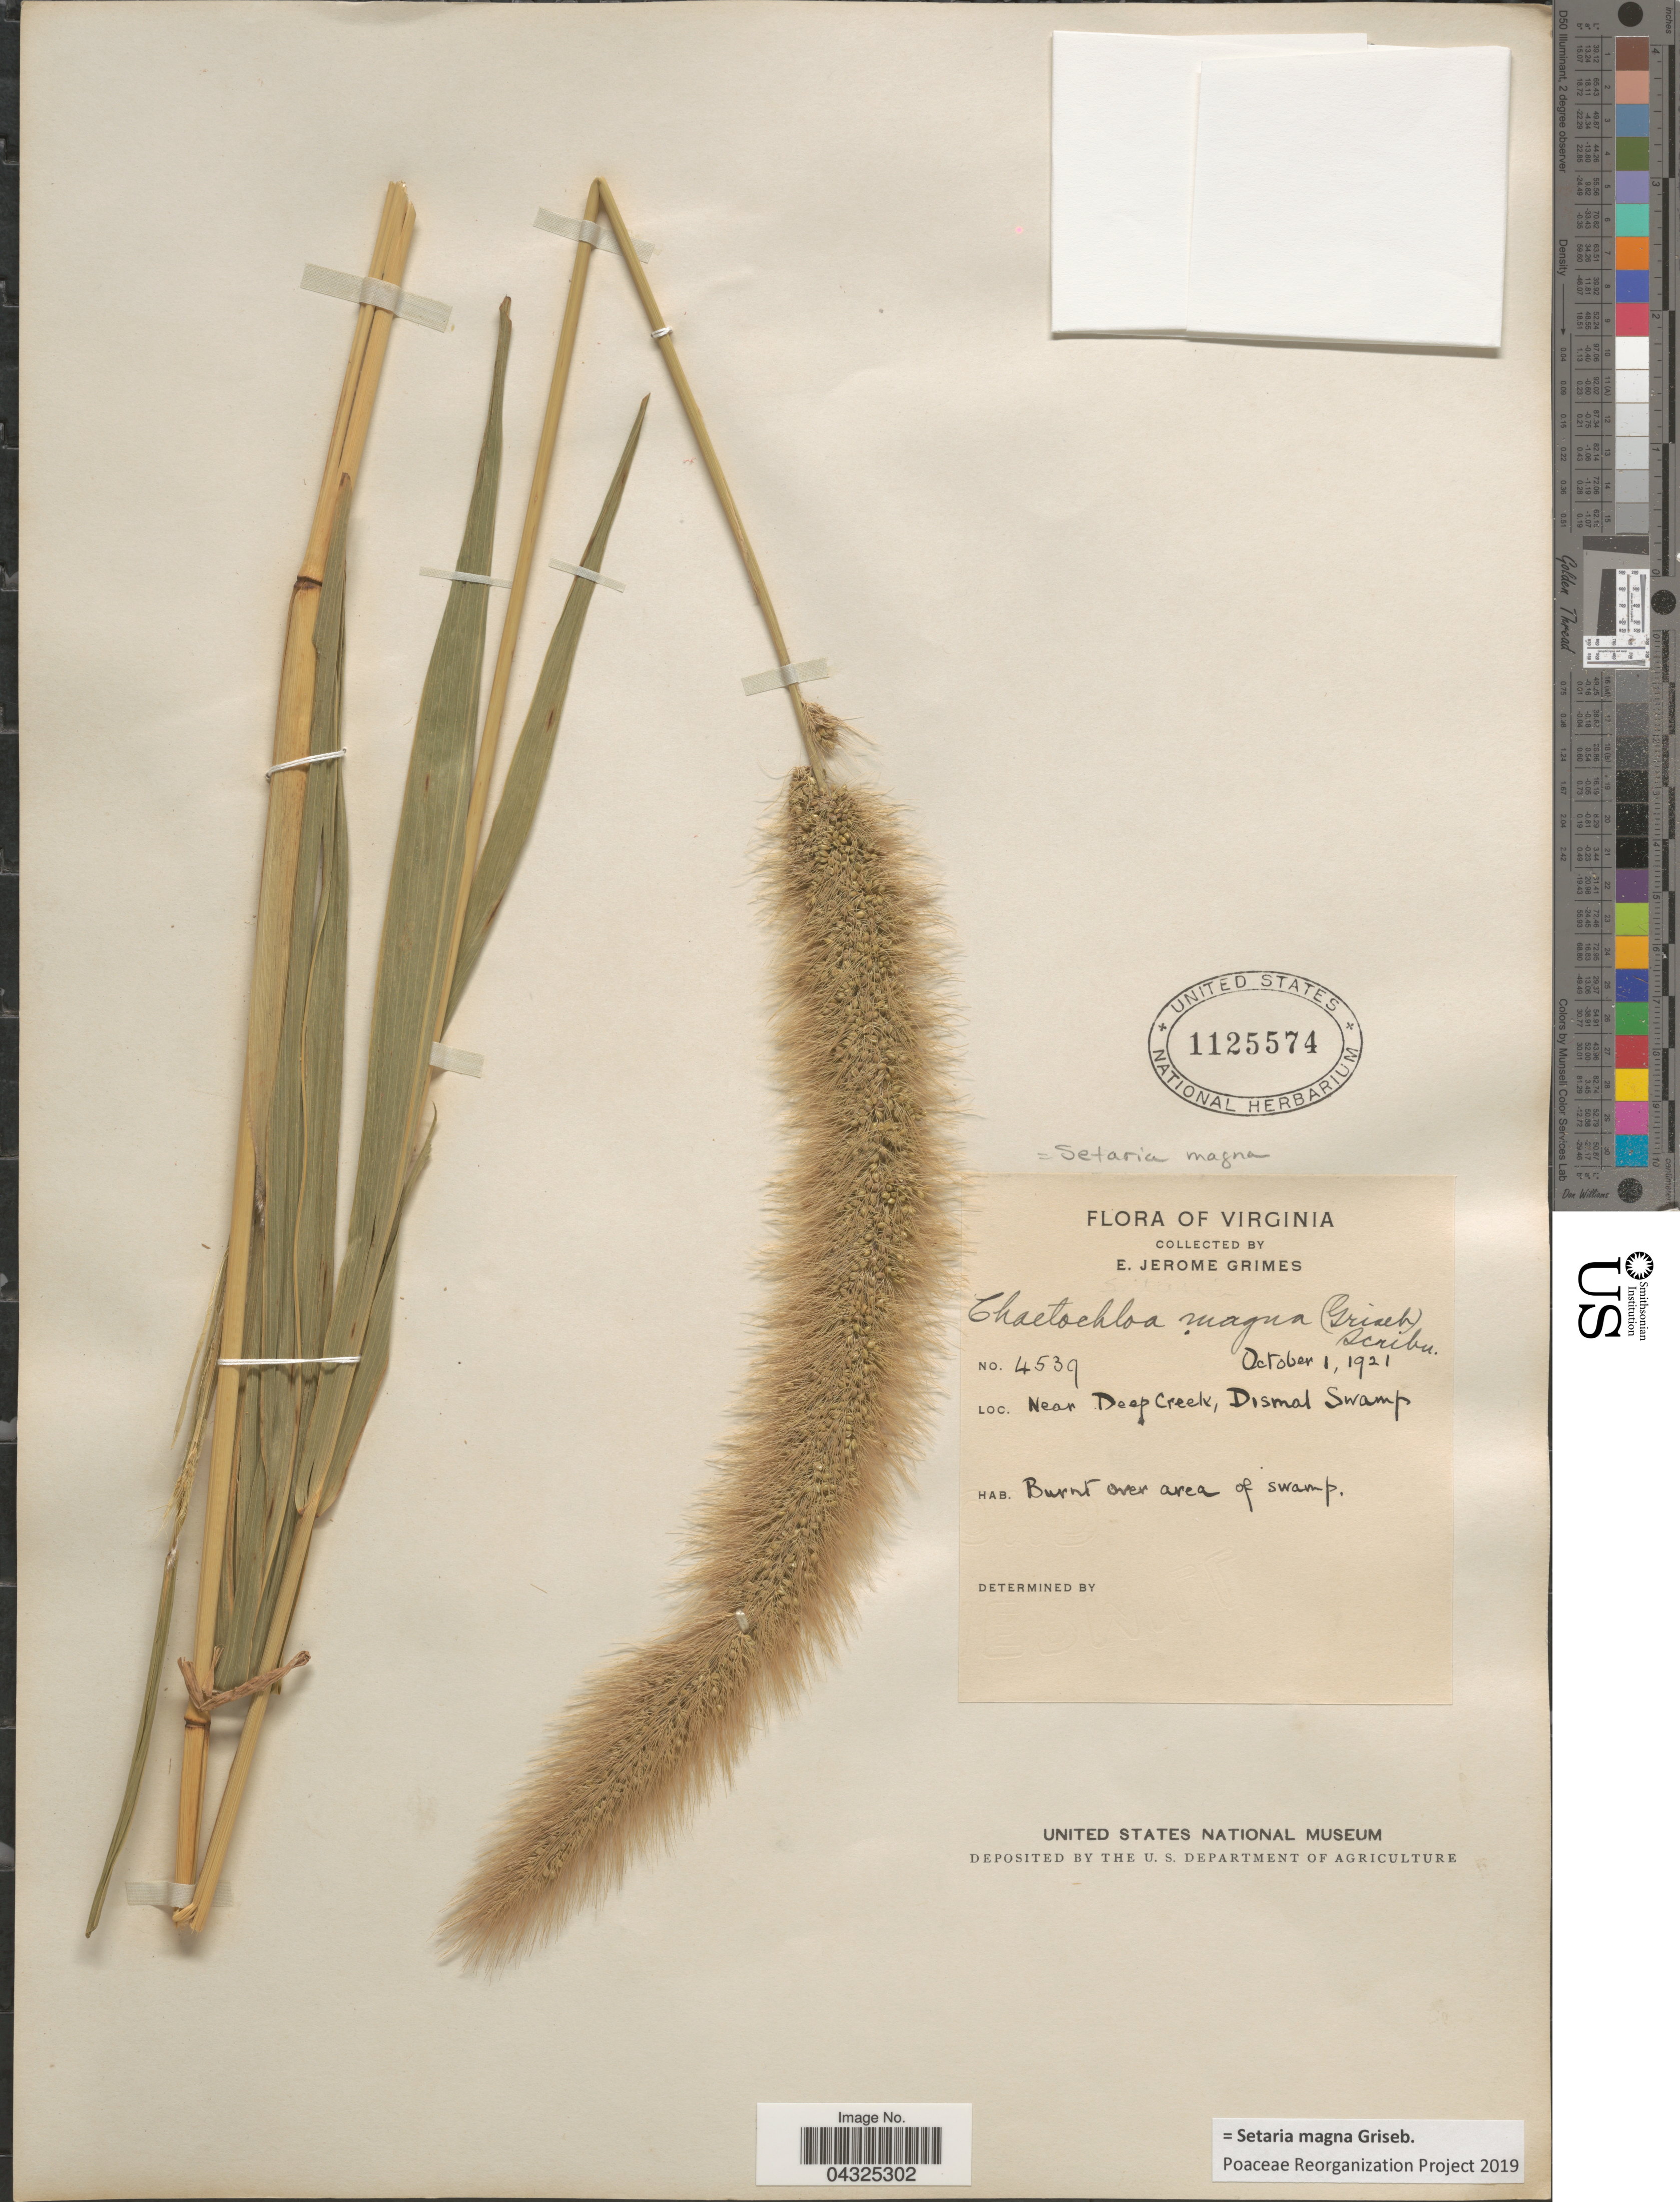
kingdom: Plantae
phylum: Tracheophyta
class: Liliopsida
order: Poales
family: Poaceae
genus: Setaria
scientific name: Setaria magna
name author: Griseb.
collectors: E. J. Grimes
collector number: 4539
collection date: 1921-10-01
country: United States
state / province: Virginia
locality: Near Deep Creek, Dismal Swamp.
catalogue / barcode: US 1125574